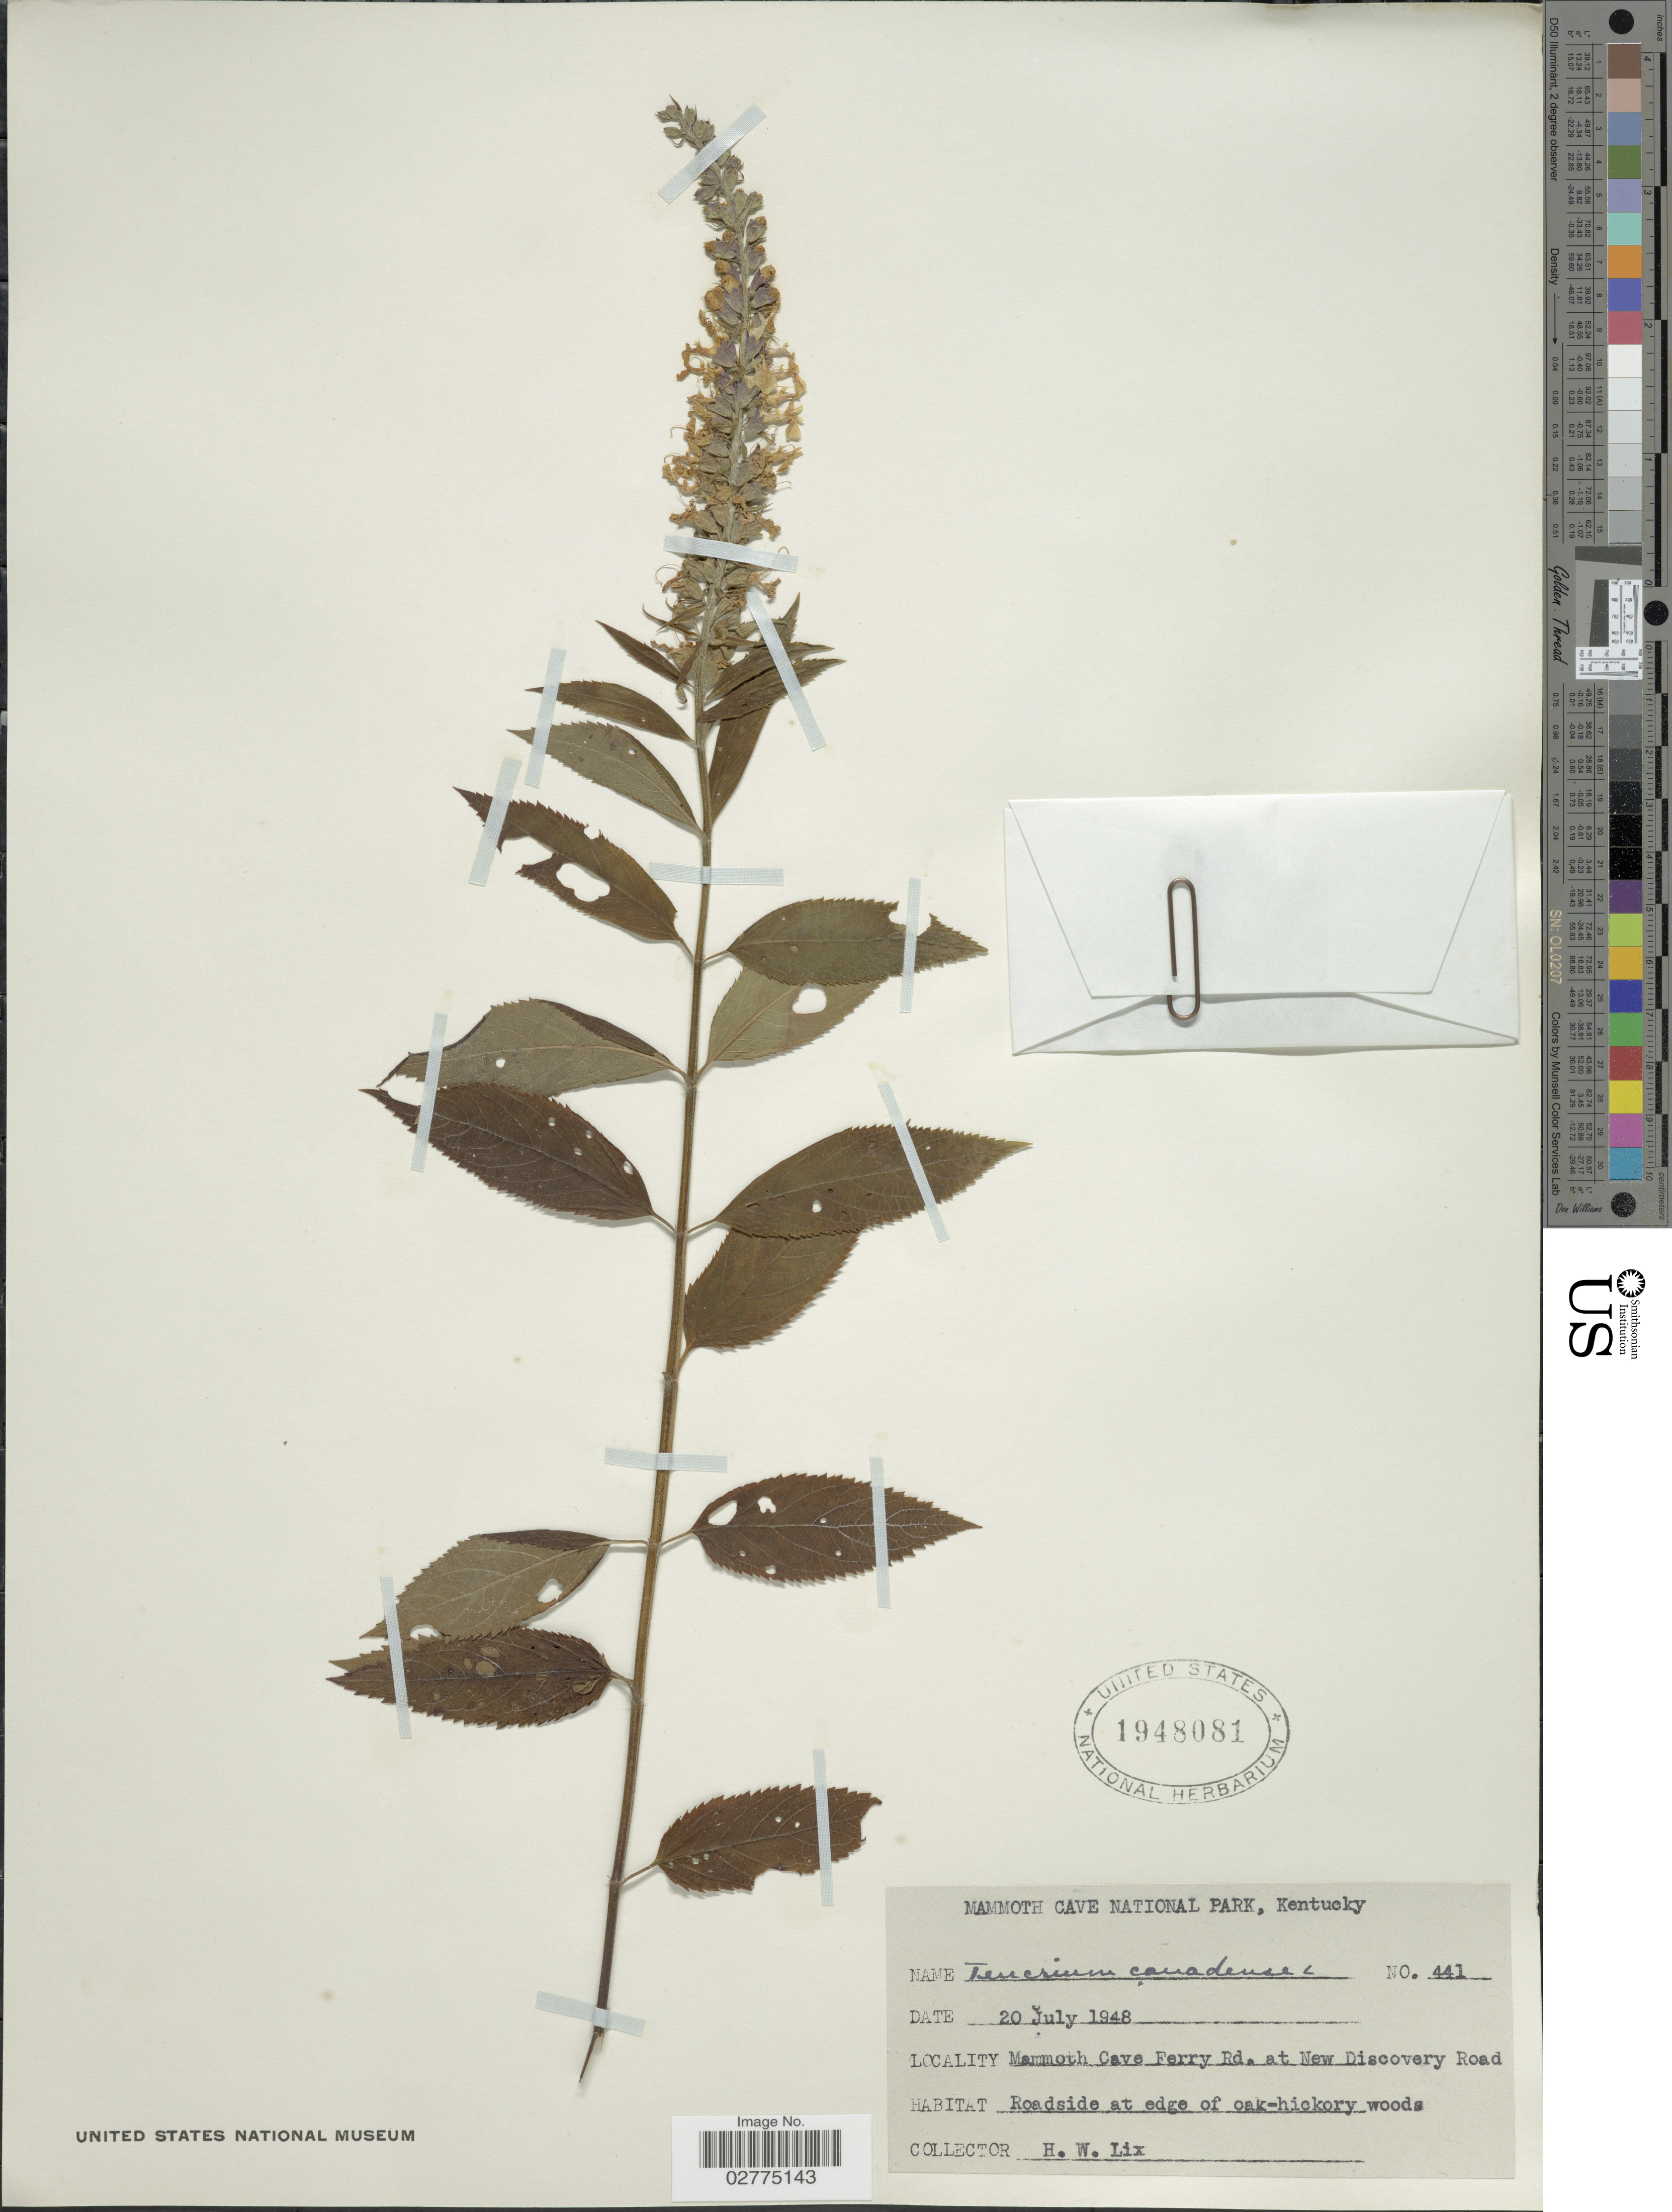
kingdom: Plantae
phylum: Tracheophyta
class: Magnoliopsida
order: Lamiales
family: Lamiaceae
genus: Teucrium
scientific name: Teucrium canadense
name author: L.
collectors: H. W. Lix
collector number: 441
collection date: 1948-07-20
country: United States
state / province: Kentucky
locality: Mammoth Cave National Park, Kentucky, Mammoth Cave Ferry Rd., at New Discovery Road.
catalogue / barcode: US 1948081